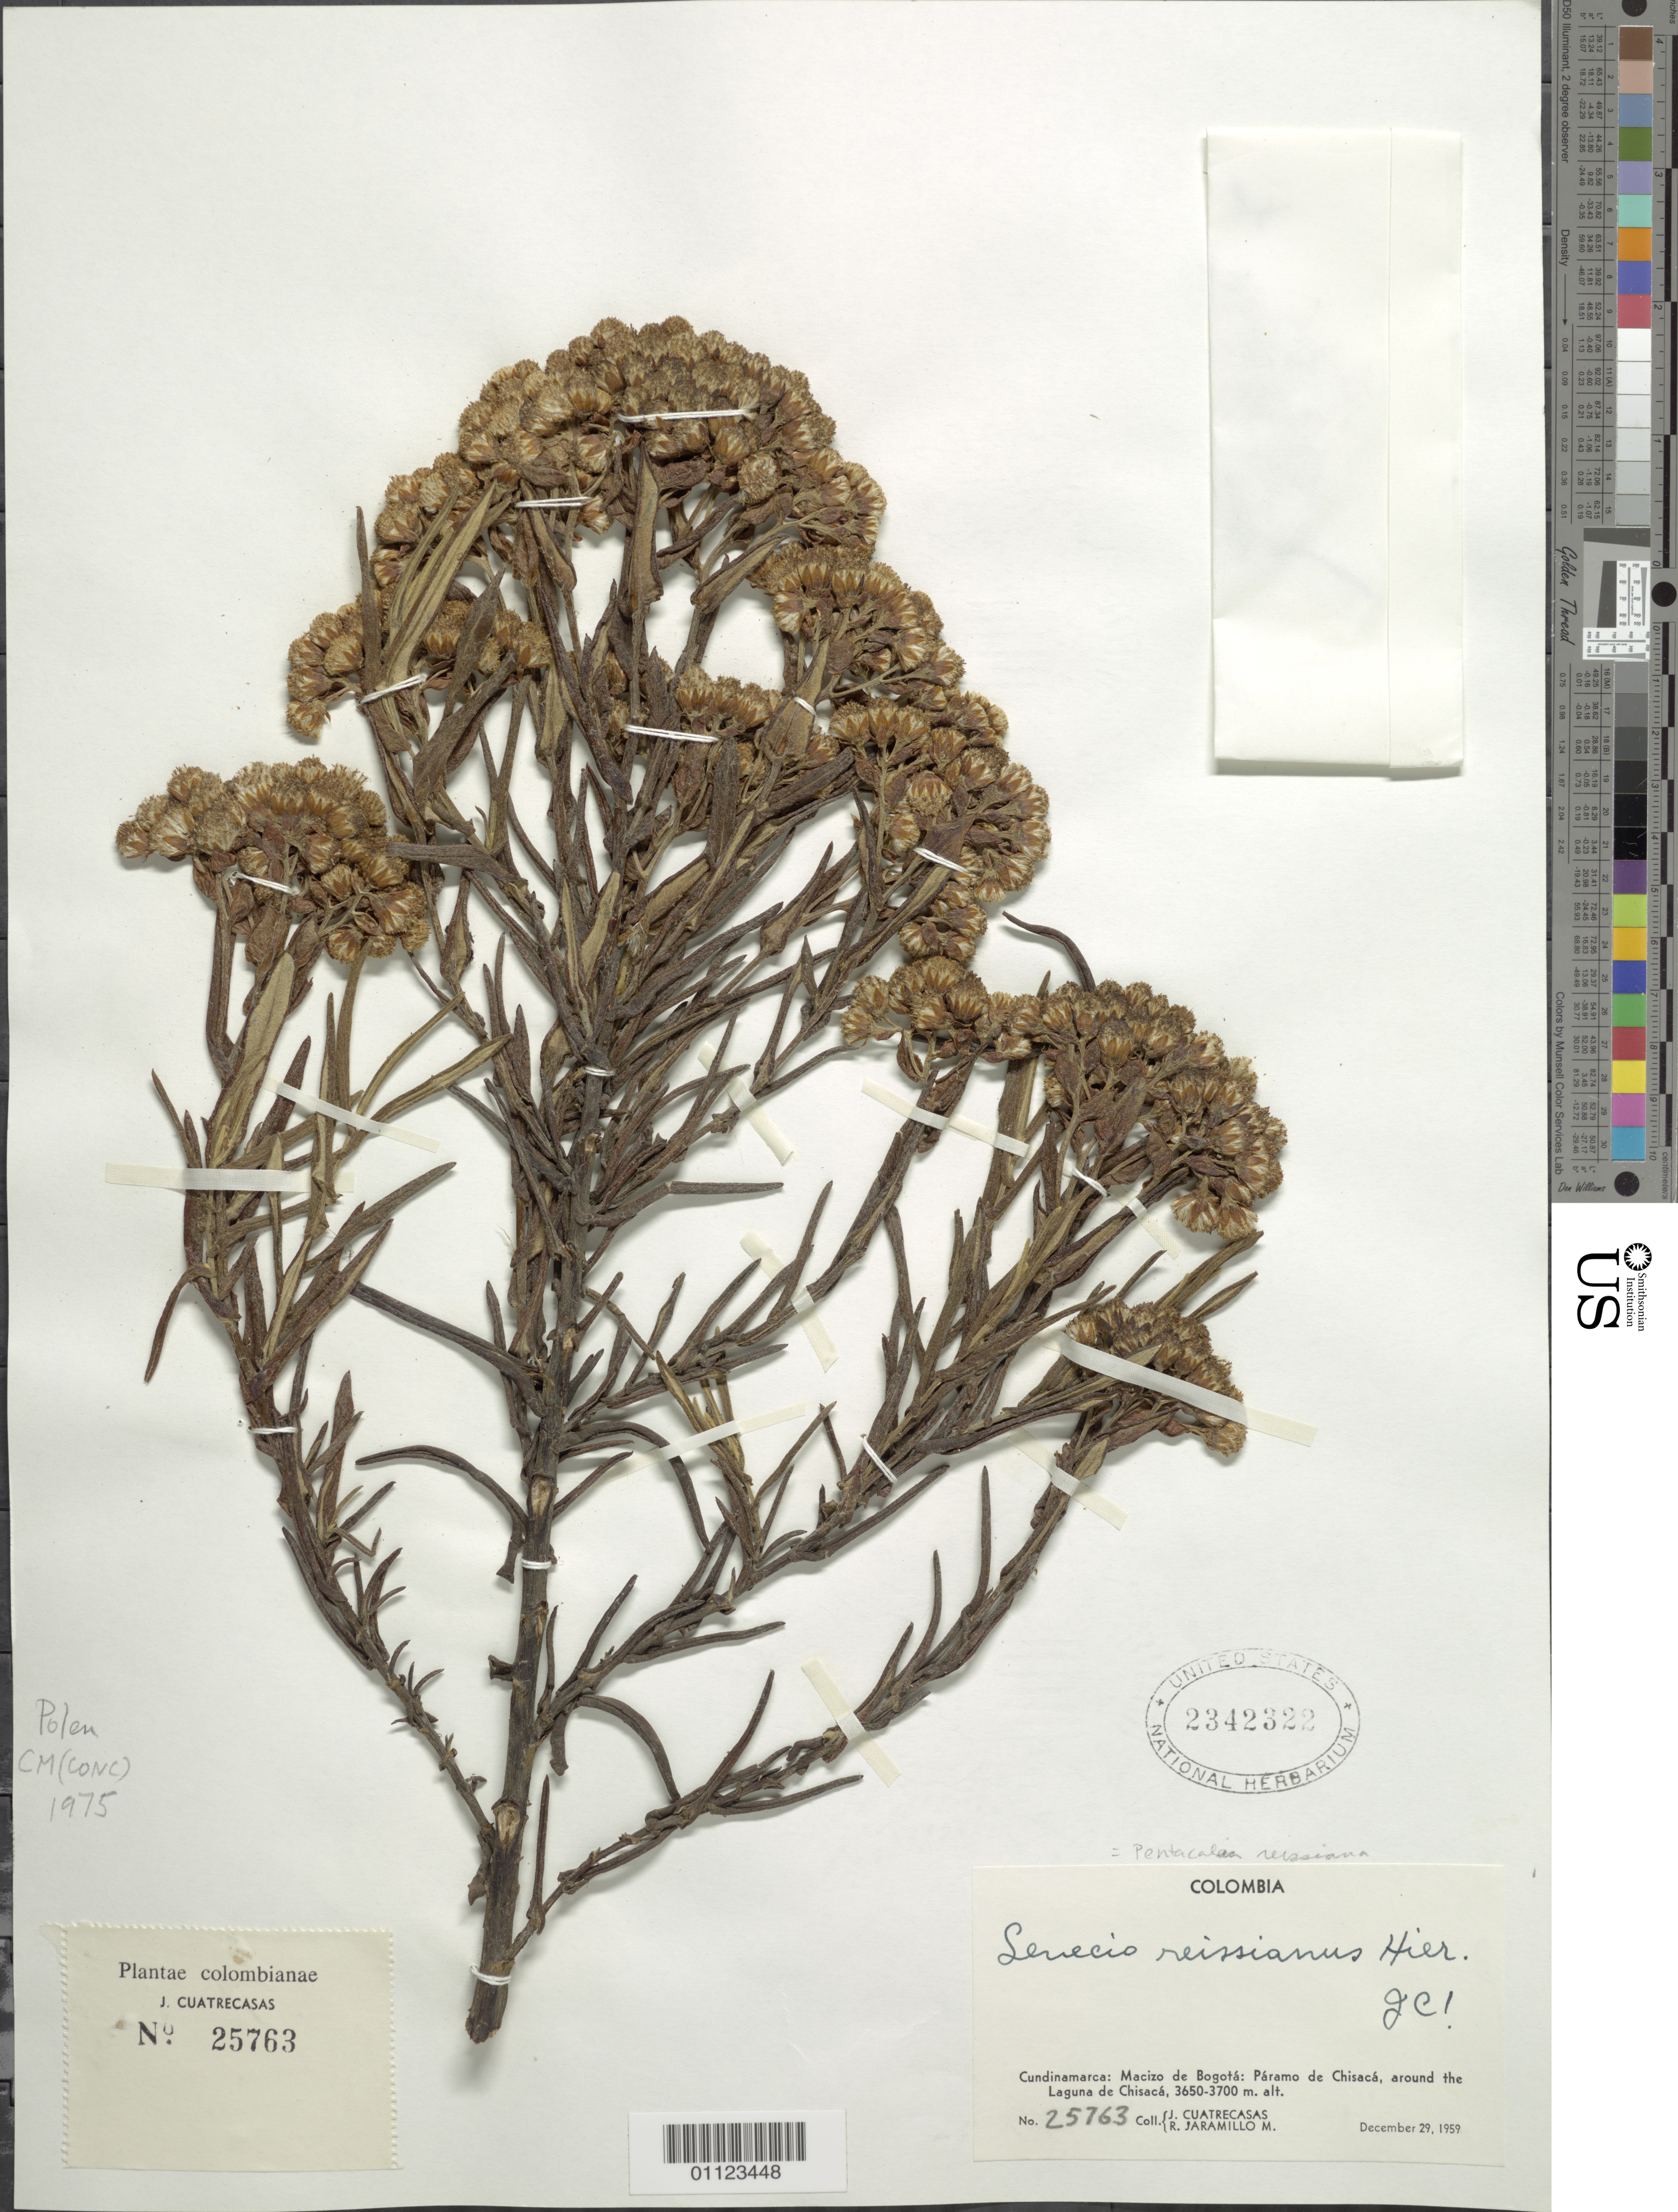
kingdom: Plantae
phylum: Tracheophyta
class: Magnoliopsida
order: Asterales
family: Asteraceae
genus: Pentacalia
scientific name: Pentacalia reissiana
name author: (Hieron.) Cuatrec.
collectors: J. Cuatrecasas & R. Jaramillo M.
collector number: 25763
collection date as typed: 29 Dec 1959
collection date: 1959-12-29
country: Colombia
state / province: Cundinamarca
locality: Macizo de Bogotá, Páramo de Chisacá, around Laguna de Chisacá.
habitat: Paramo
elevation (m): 3650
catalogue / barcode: US 2342322